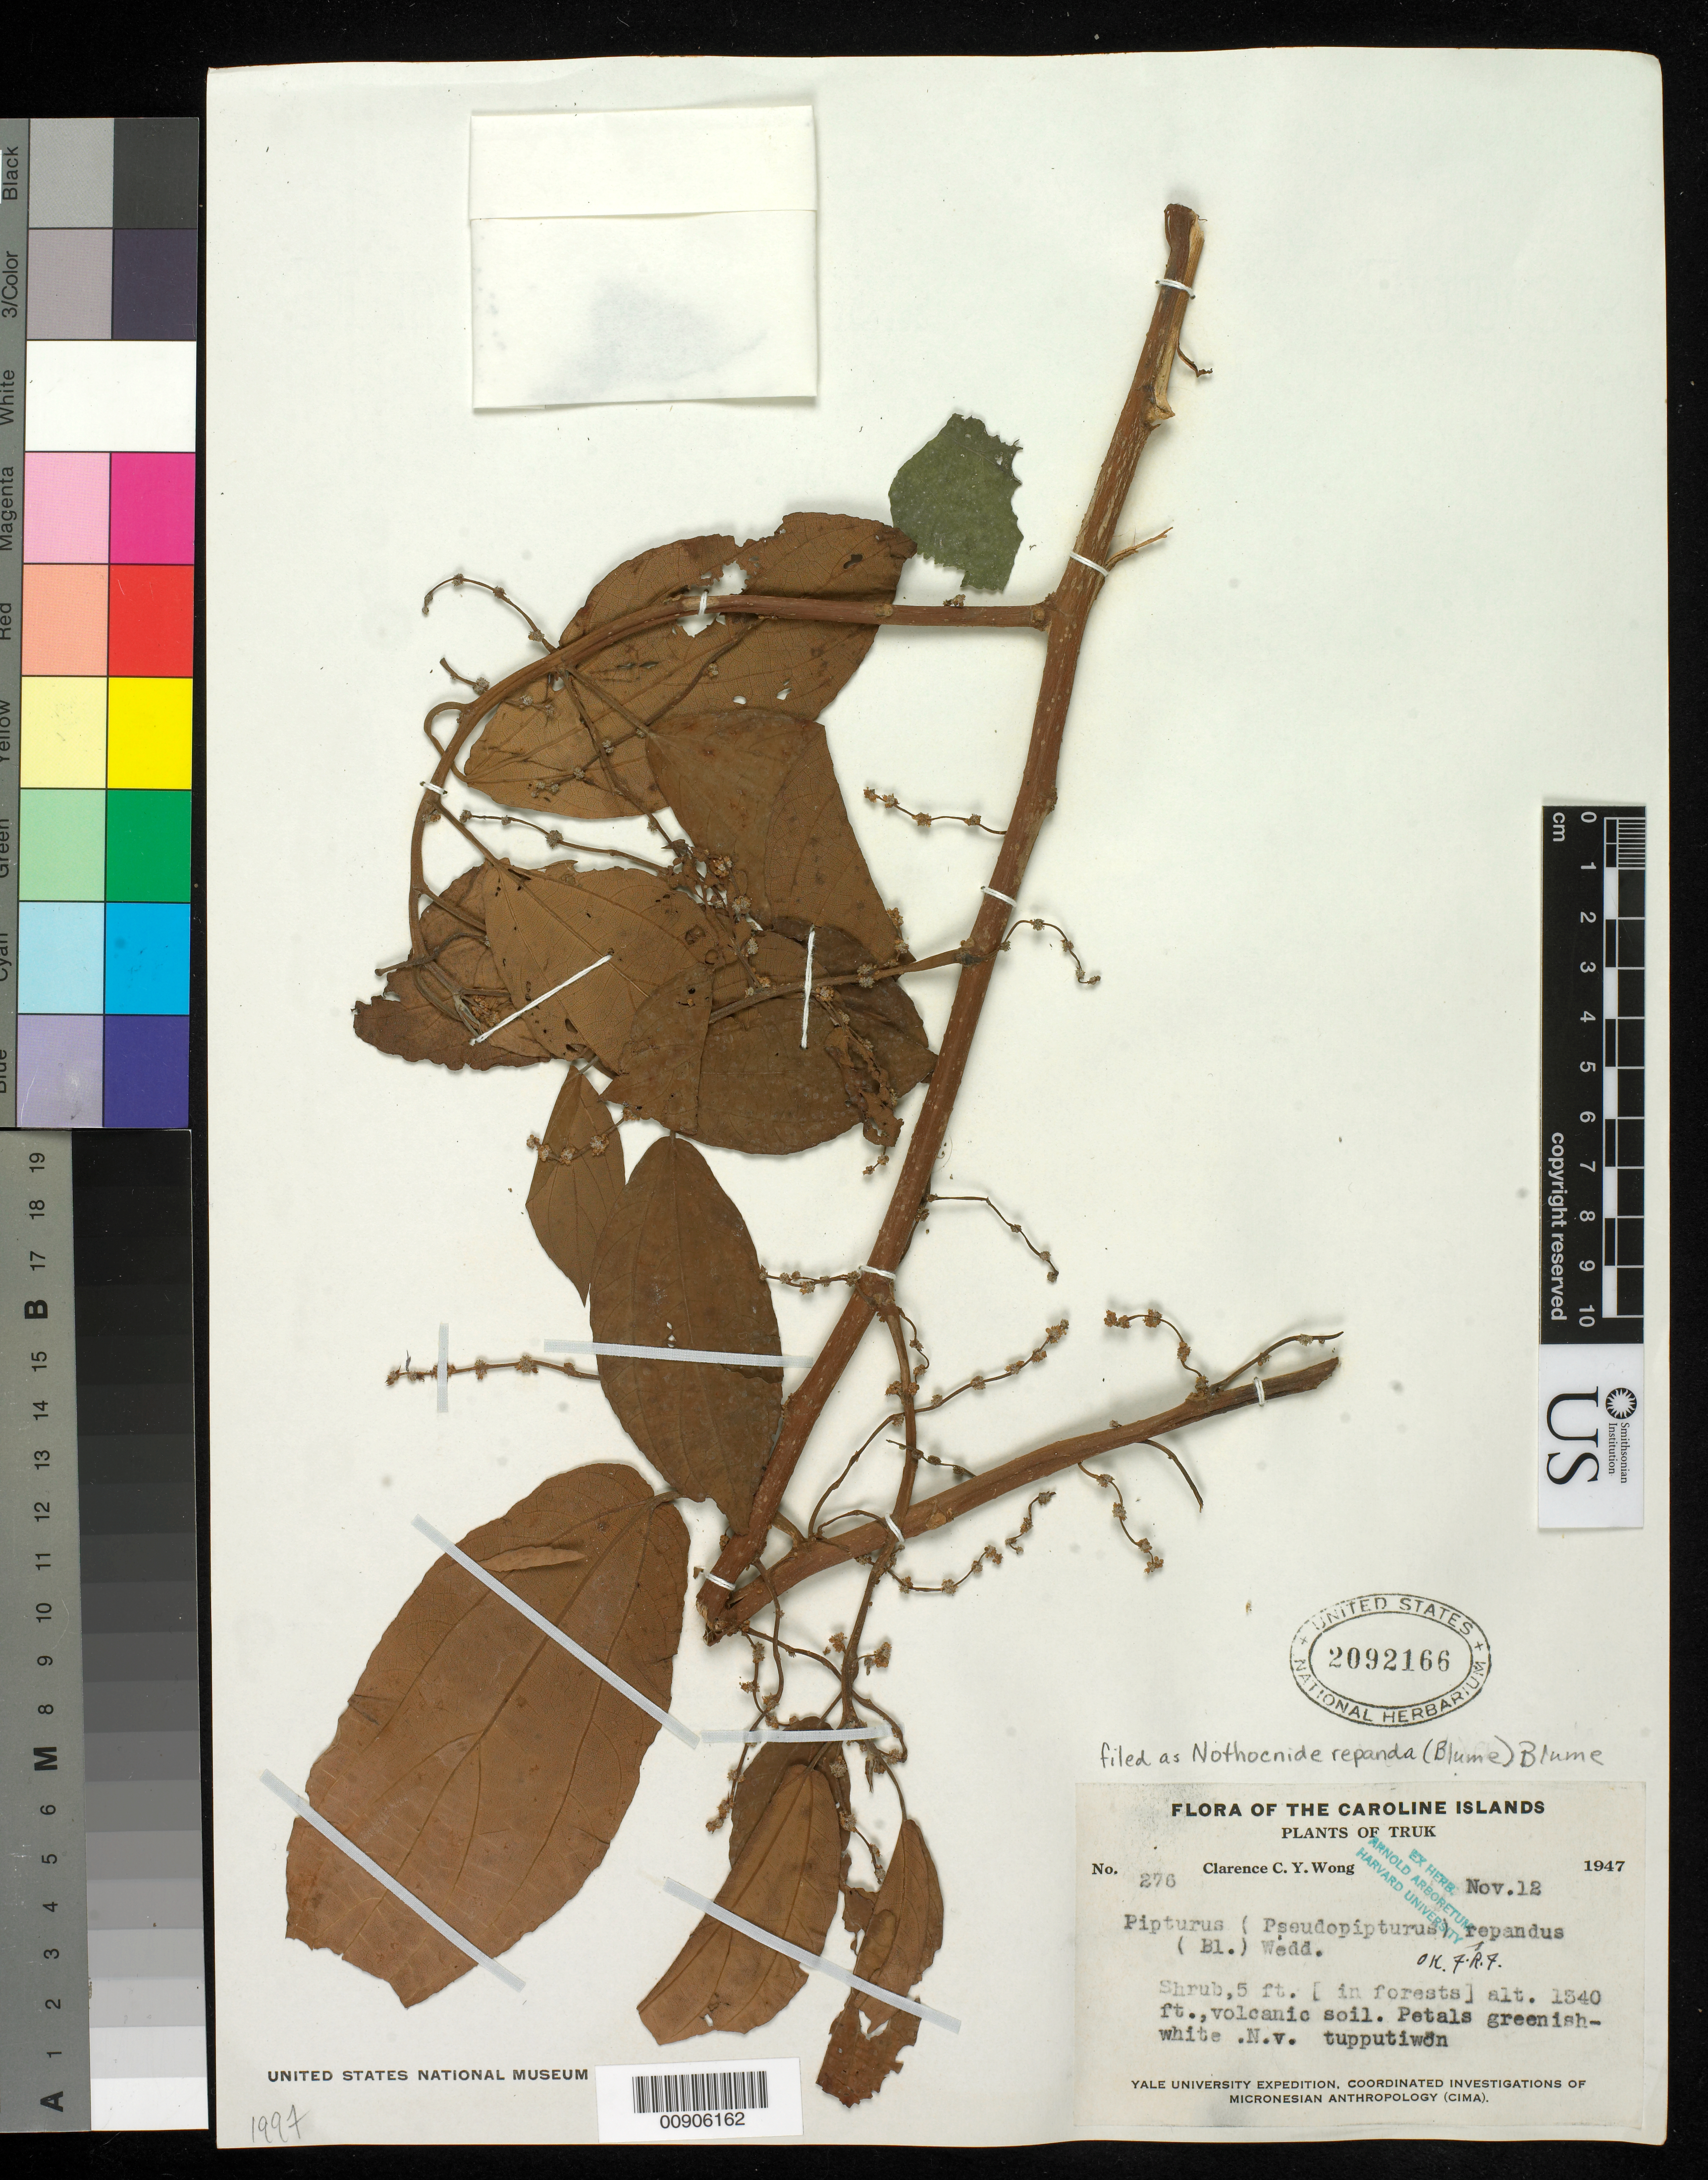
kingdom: Plantae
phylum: Tracheophyta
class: Magnoliopsida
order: Rosales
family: Urticaceae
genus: Nothocnide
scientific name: Nothocnide repanda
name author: (Blume) Blume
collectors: C. Wong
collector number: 276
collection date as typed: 12 Nov 1947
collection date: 1947-11-12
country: Micronesia, Federated States of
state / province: Truk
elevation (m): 469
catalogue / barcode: US 2092166